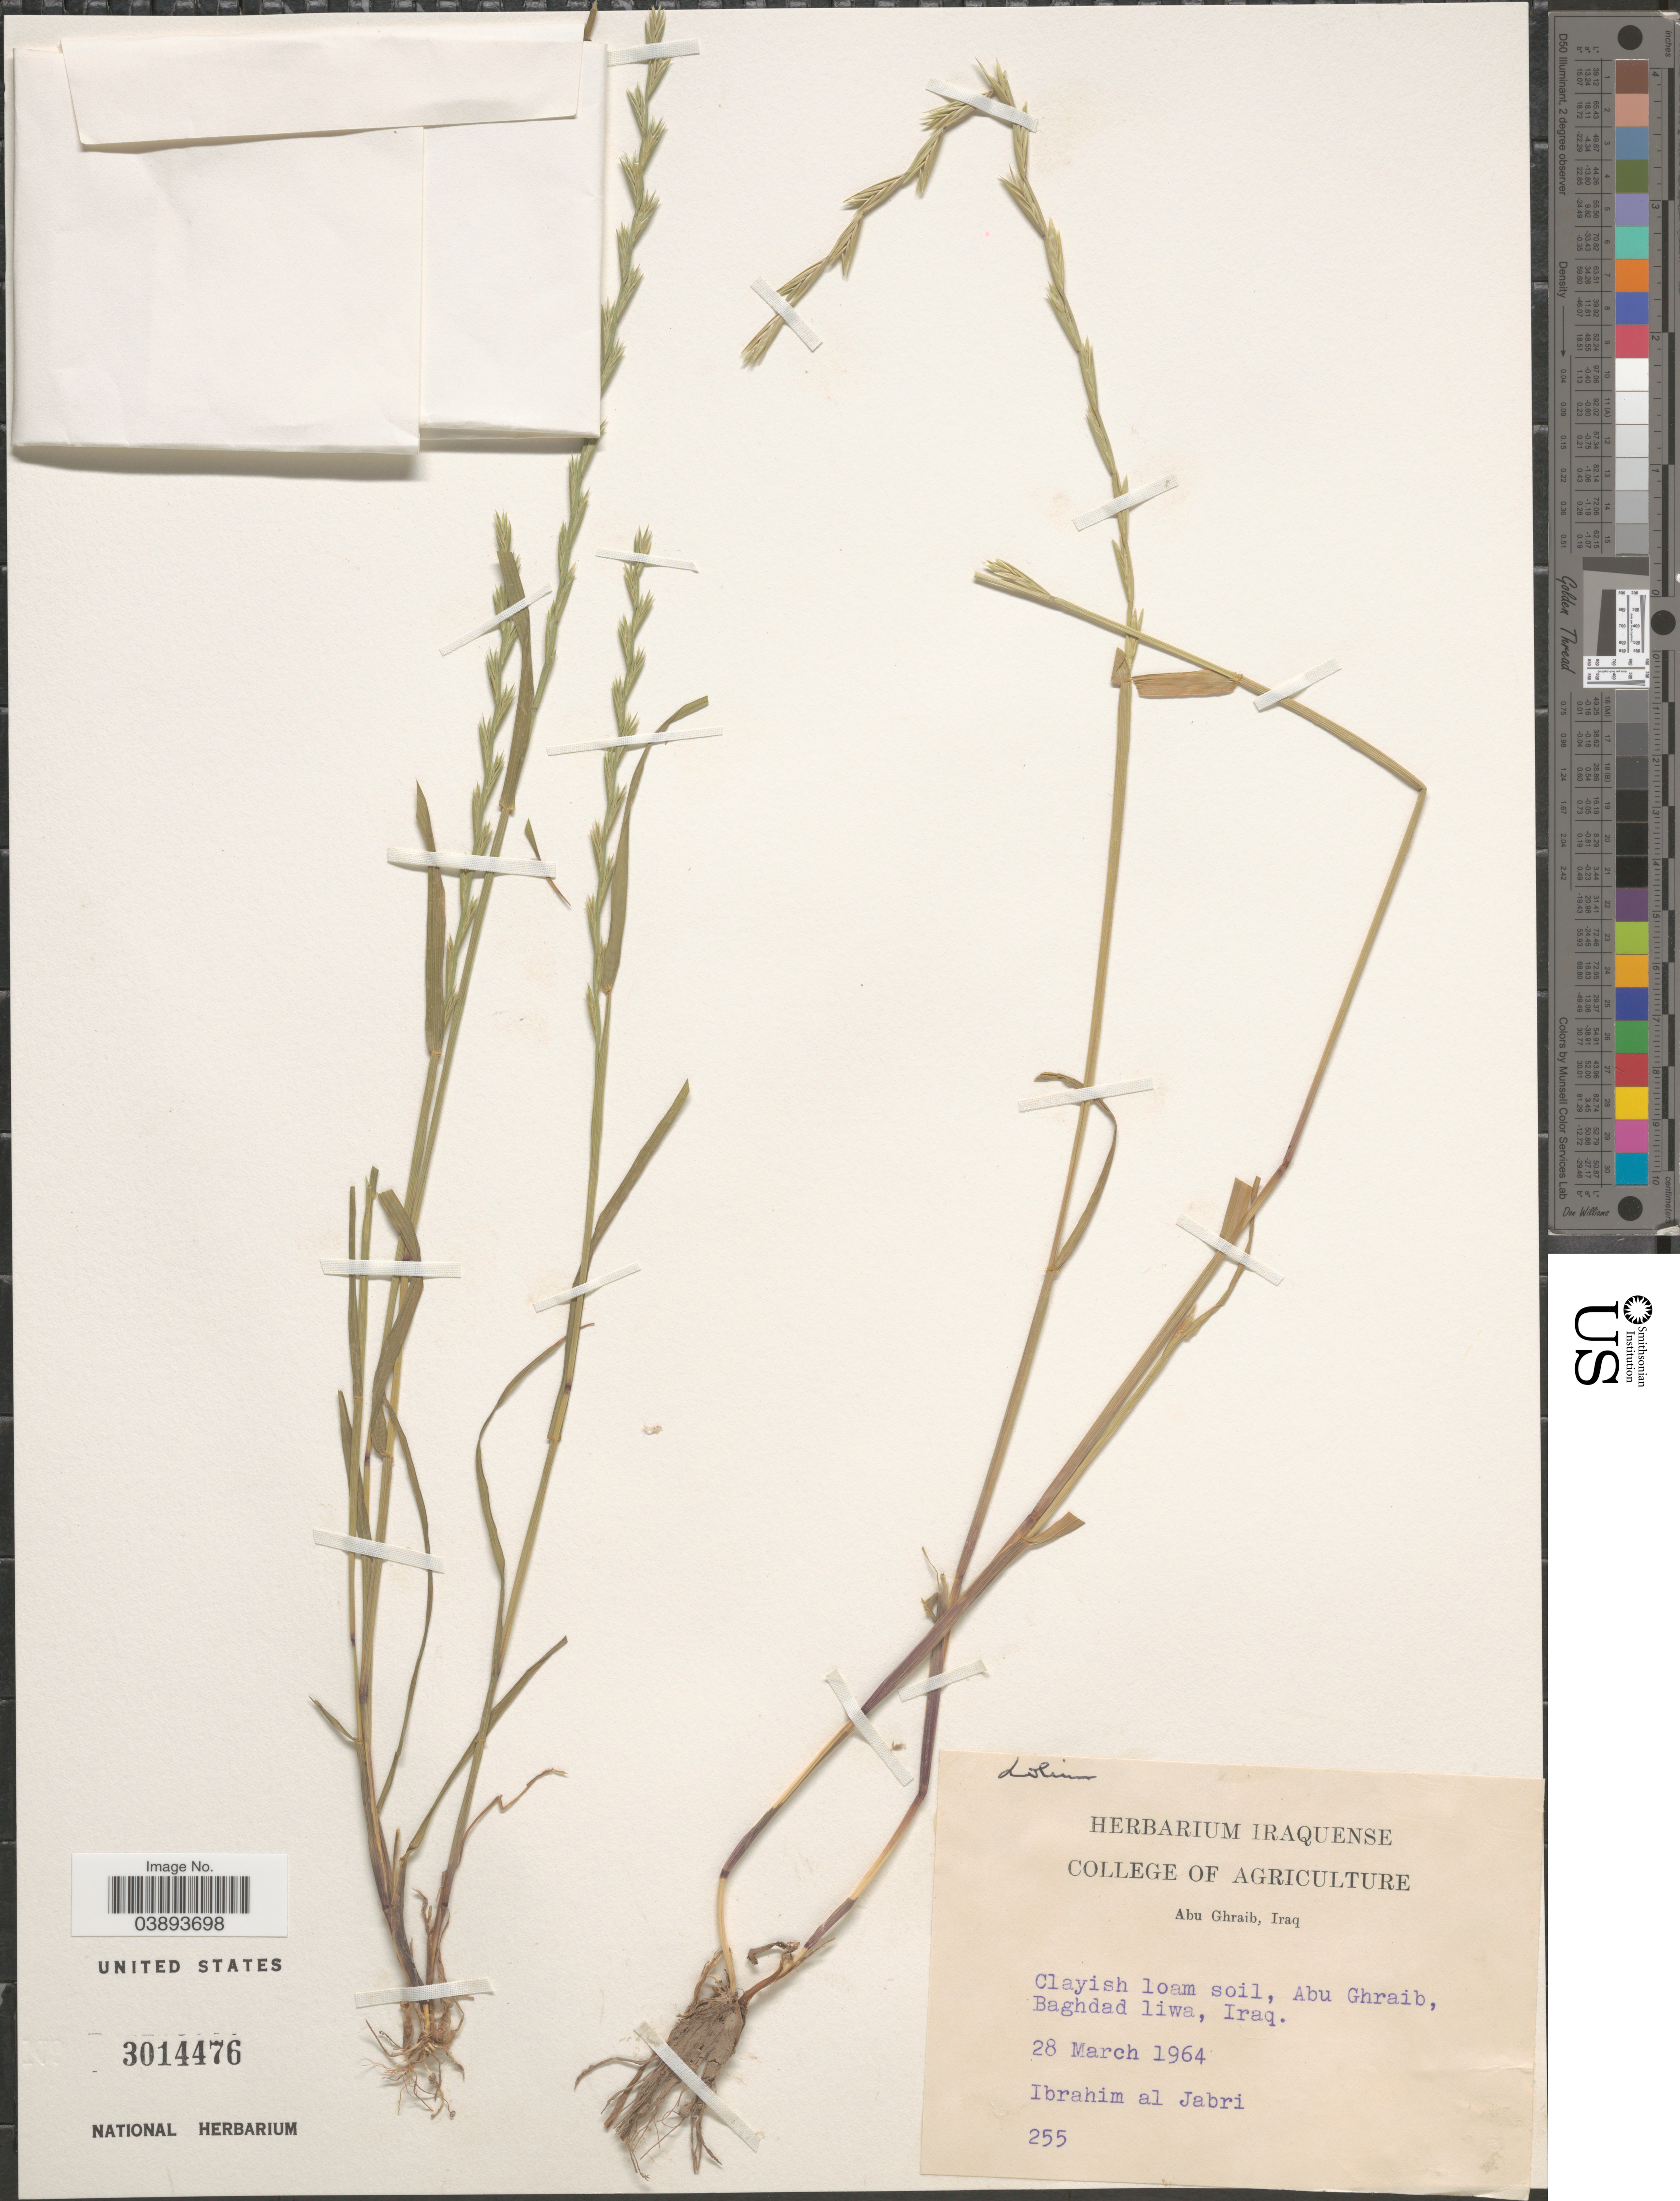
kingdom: Plantae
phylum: Tracheophyta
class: Liliopsida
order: Poales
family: Poaceae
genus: Lolium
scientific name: Lolium sp.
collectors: I. Jabri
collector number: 255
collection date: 1964-03-28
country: Iraq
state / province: Baghdad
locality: Abu Ghraib, Baghdad liwa.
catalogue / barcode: US 3014476